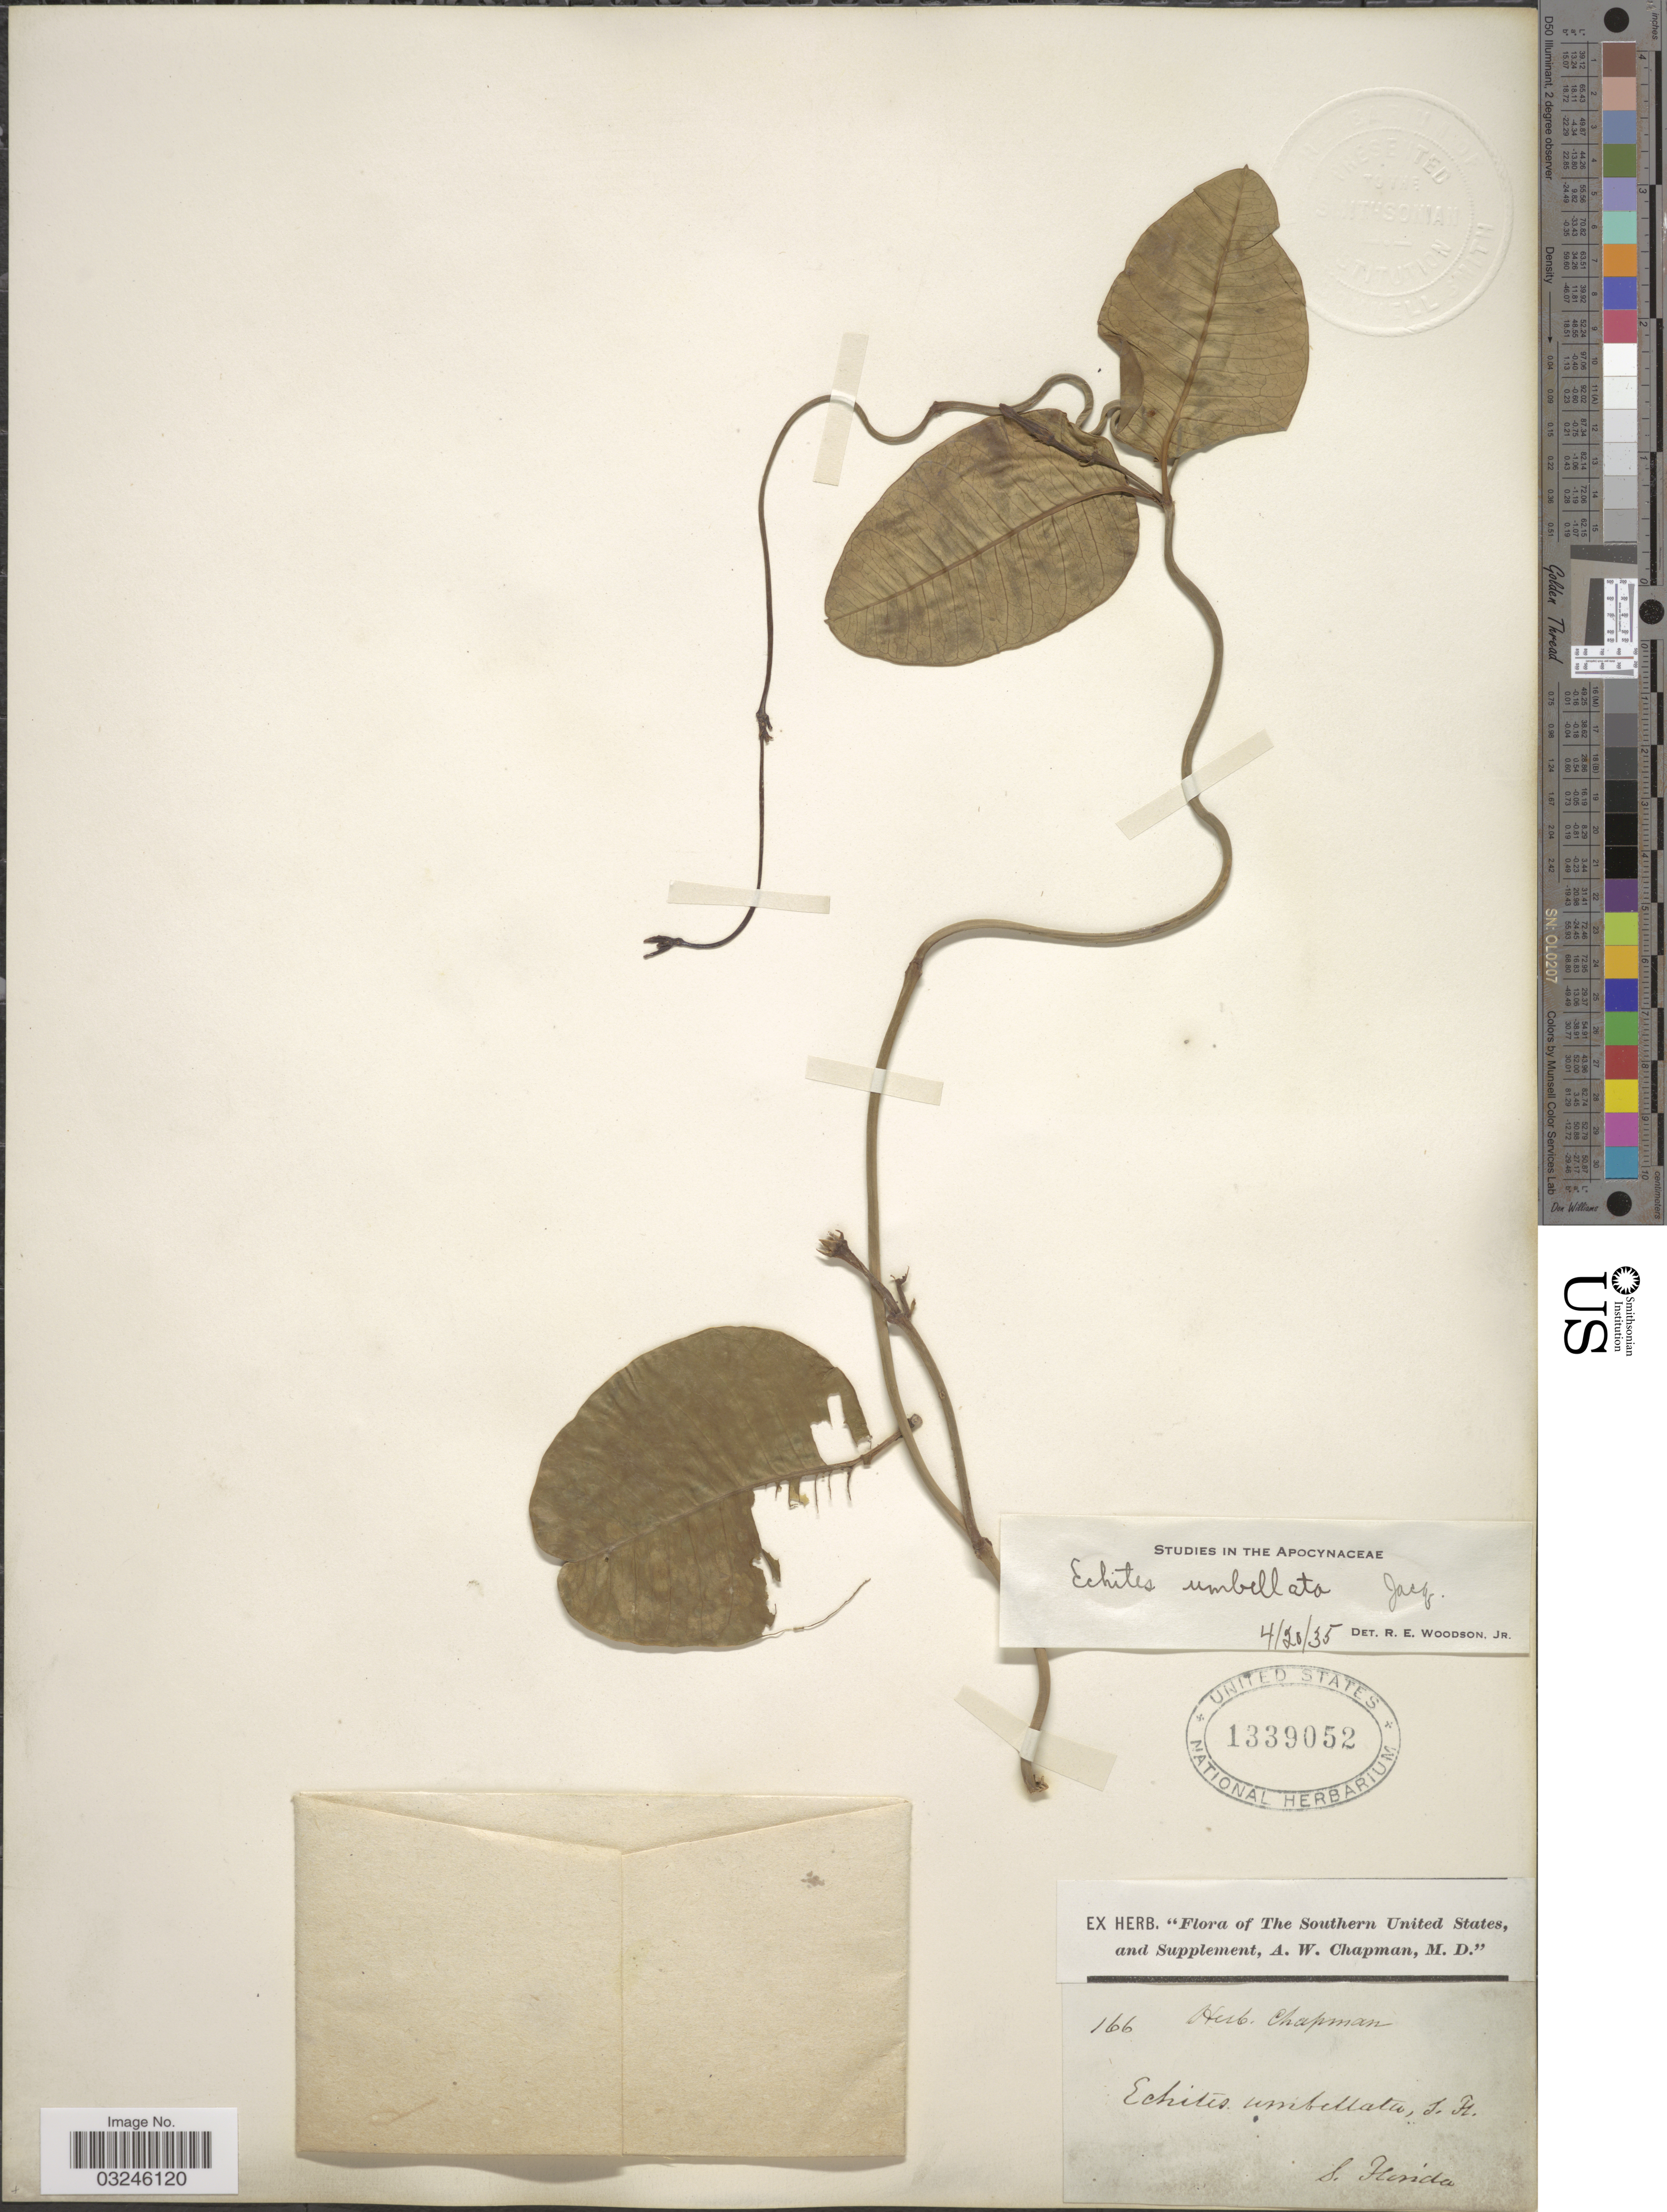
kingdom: Plantae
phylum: Tracheophyta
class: Magnoliopsida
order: Gentianales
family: Apocynaceae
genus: Echites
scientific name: Echites umbellatus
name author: Jacq.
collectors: ex herb. A.W. Chapman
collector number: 166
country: United States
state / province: Florida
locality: Southern United States. S. Florida.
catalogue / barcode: US 1339052